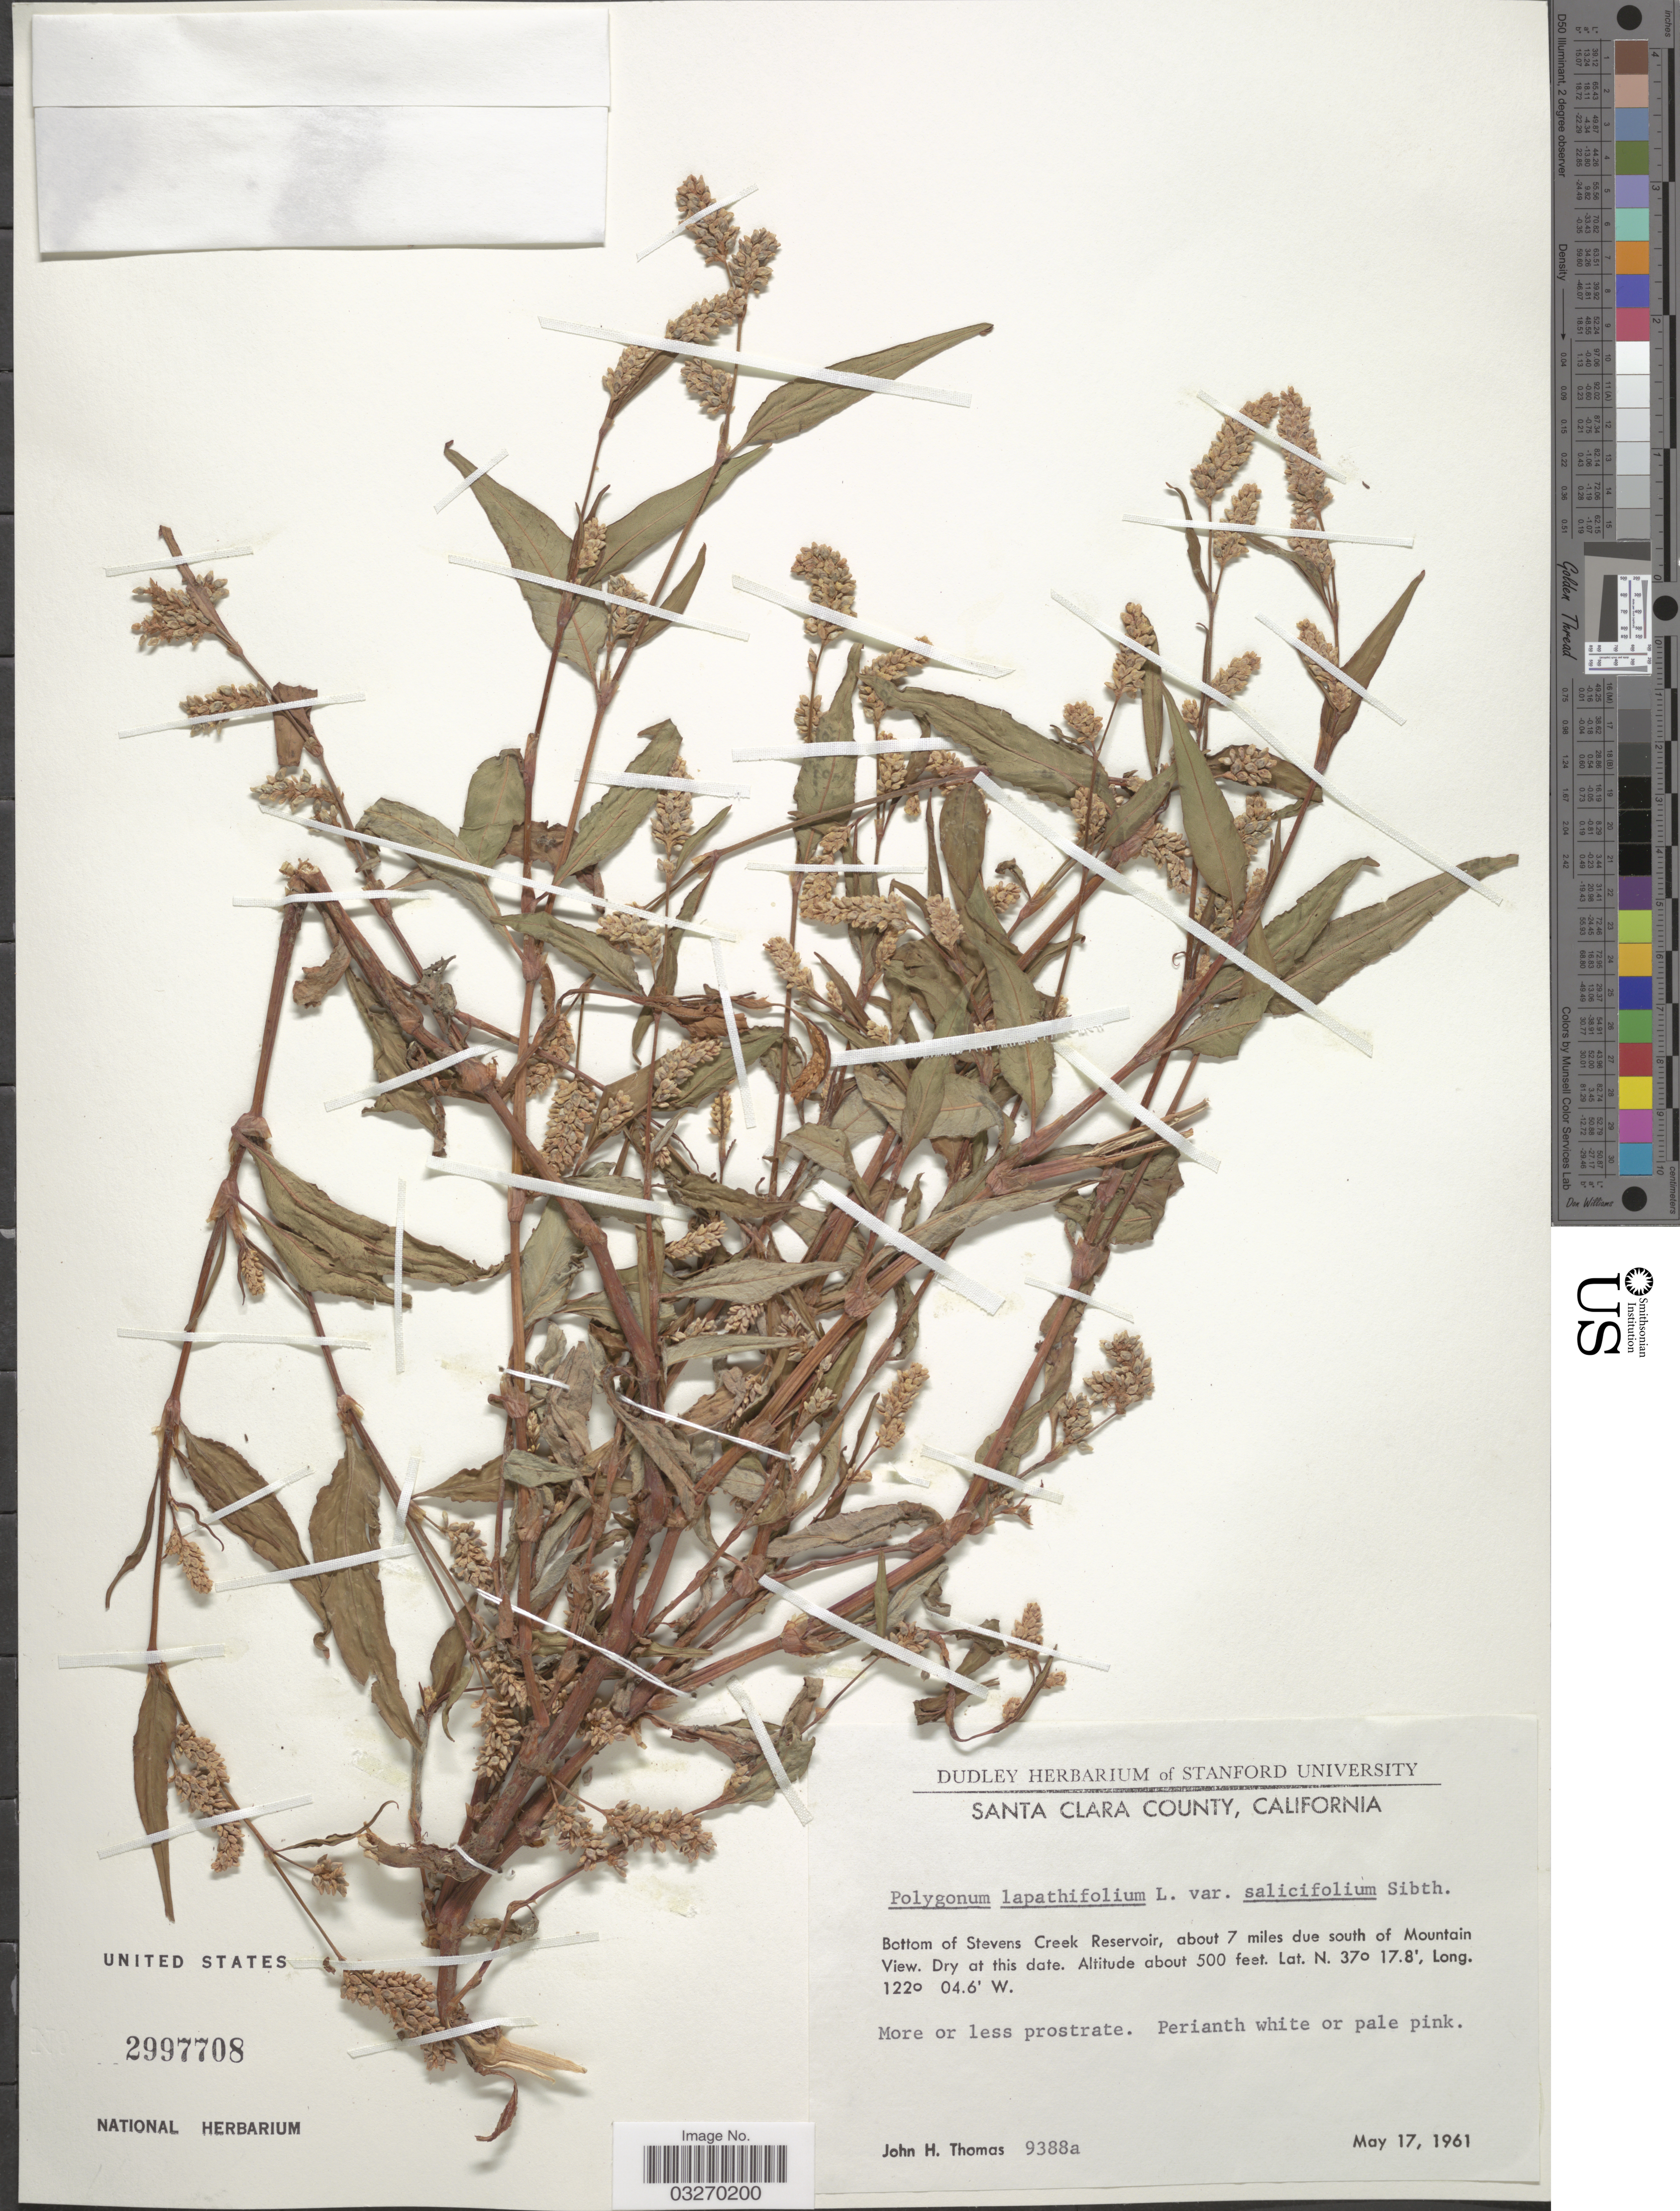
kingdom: Plantae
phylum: Tracheophyta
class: Magnoliopsida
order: Caryophyllales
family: Polygonaceae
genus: Persicaria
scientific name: Persicaria lapathifolia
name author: (L.) Delarbre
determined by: Atha, D. E.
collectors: J. H. Thomas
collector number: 9388a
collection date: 1961-05-17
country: United States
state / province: California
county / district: Santa Clara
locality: Santa Clara County. Bottom of Stevens Creek Reservoir, about 7 miles due south of Mountain View.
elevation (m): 152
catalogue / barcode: US 2997708